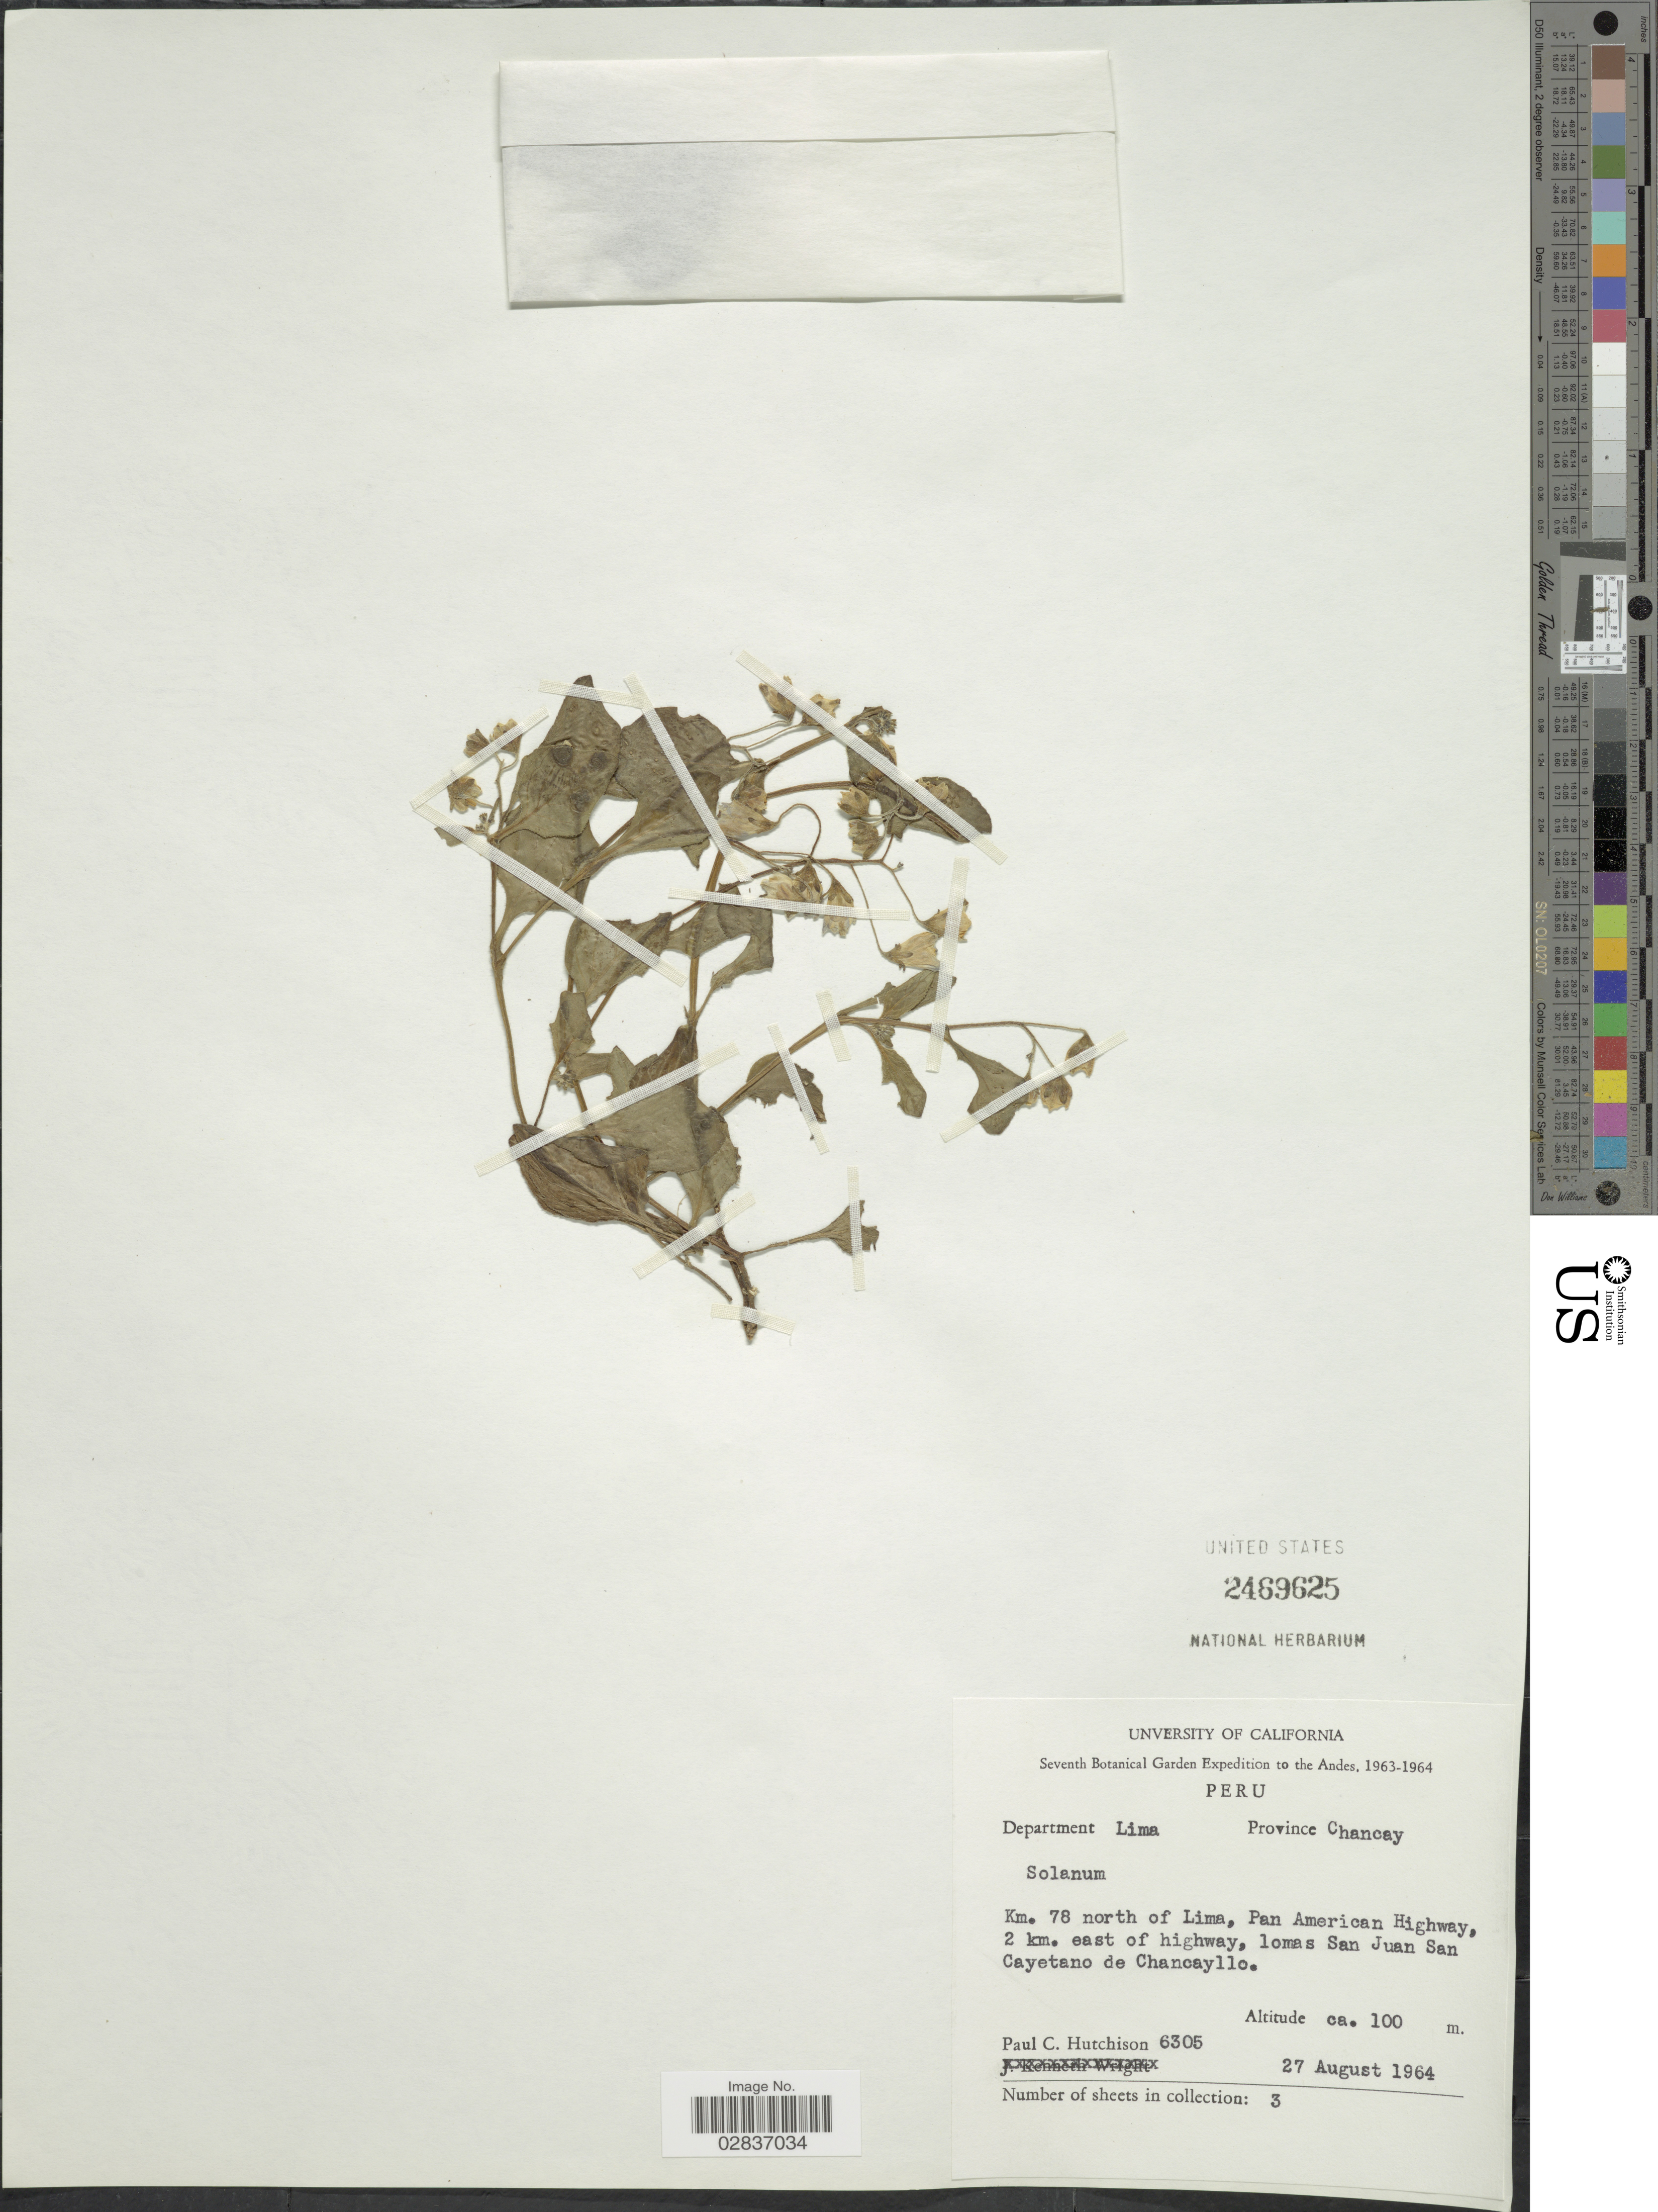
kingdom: Plantae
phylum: Tracheophyta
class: Magnoliopsida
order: Solanales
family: Solanaceae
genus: Solanum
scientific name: Solanum montanum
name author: L.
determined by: Knapp, S. D.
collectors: P. C. Hutchison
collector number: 6305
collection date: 1964-08-27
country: Peru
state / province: Lima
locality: The Andes, Department Lima, Province Chancay, Km. 78 north of Lima, Pan American Highway, 2 km. east of highway, lomas San Juan San Cayetano de Chancayllo.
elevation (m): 100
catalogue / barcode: US 2469625